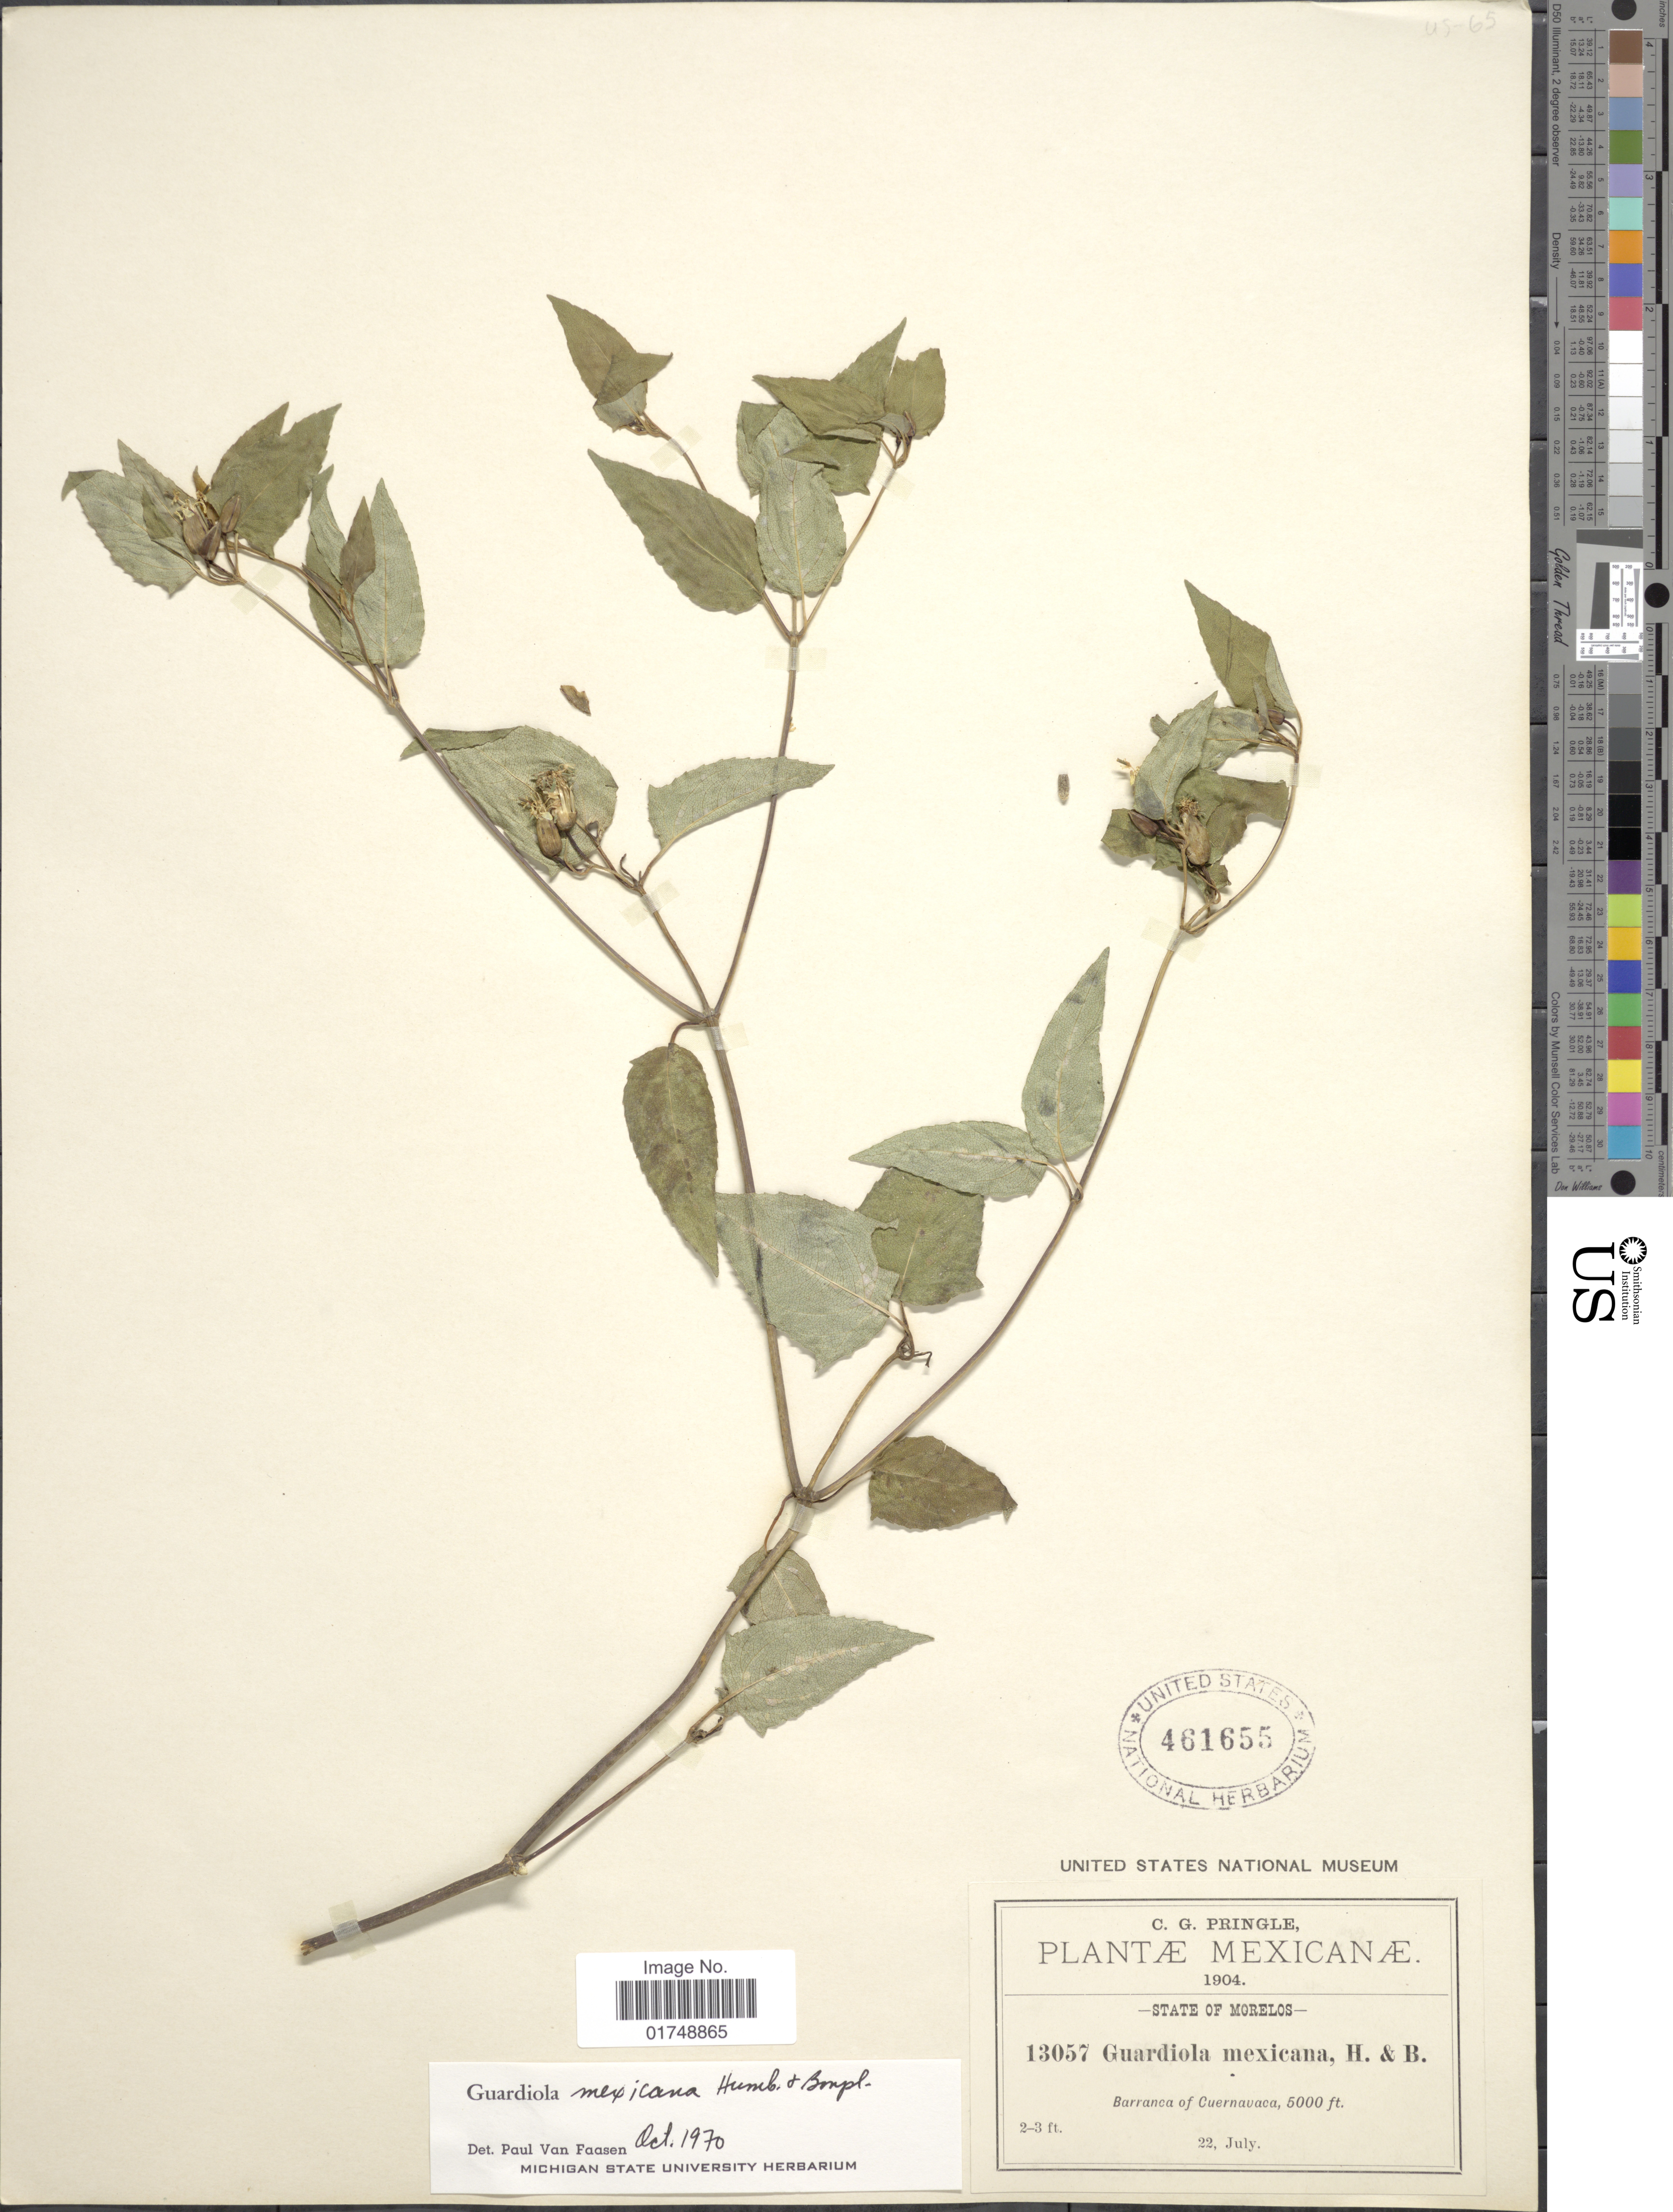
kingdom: Plantae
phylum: Tracheophyta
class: Magnoliopsida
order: Asterales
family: Asteraceae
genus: Guardiola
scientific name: Guardiola mexicana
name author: Humb. & Bonpl.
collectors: C. G. Pringle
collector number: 13057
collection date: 1904-07-22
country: Mexico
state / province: Morelos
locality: Mexicanae. State of Morelos. Barranca of Cuernavaca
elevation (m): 1524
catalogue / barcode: US 461655